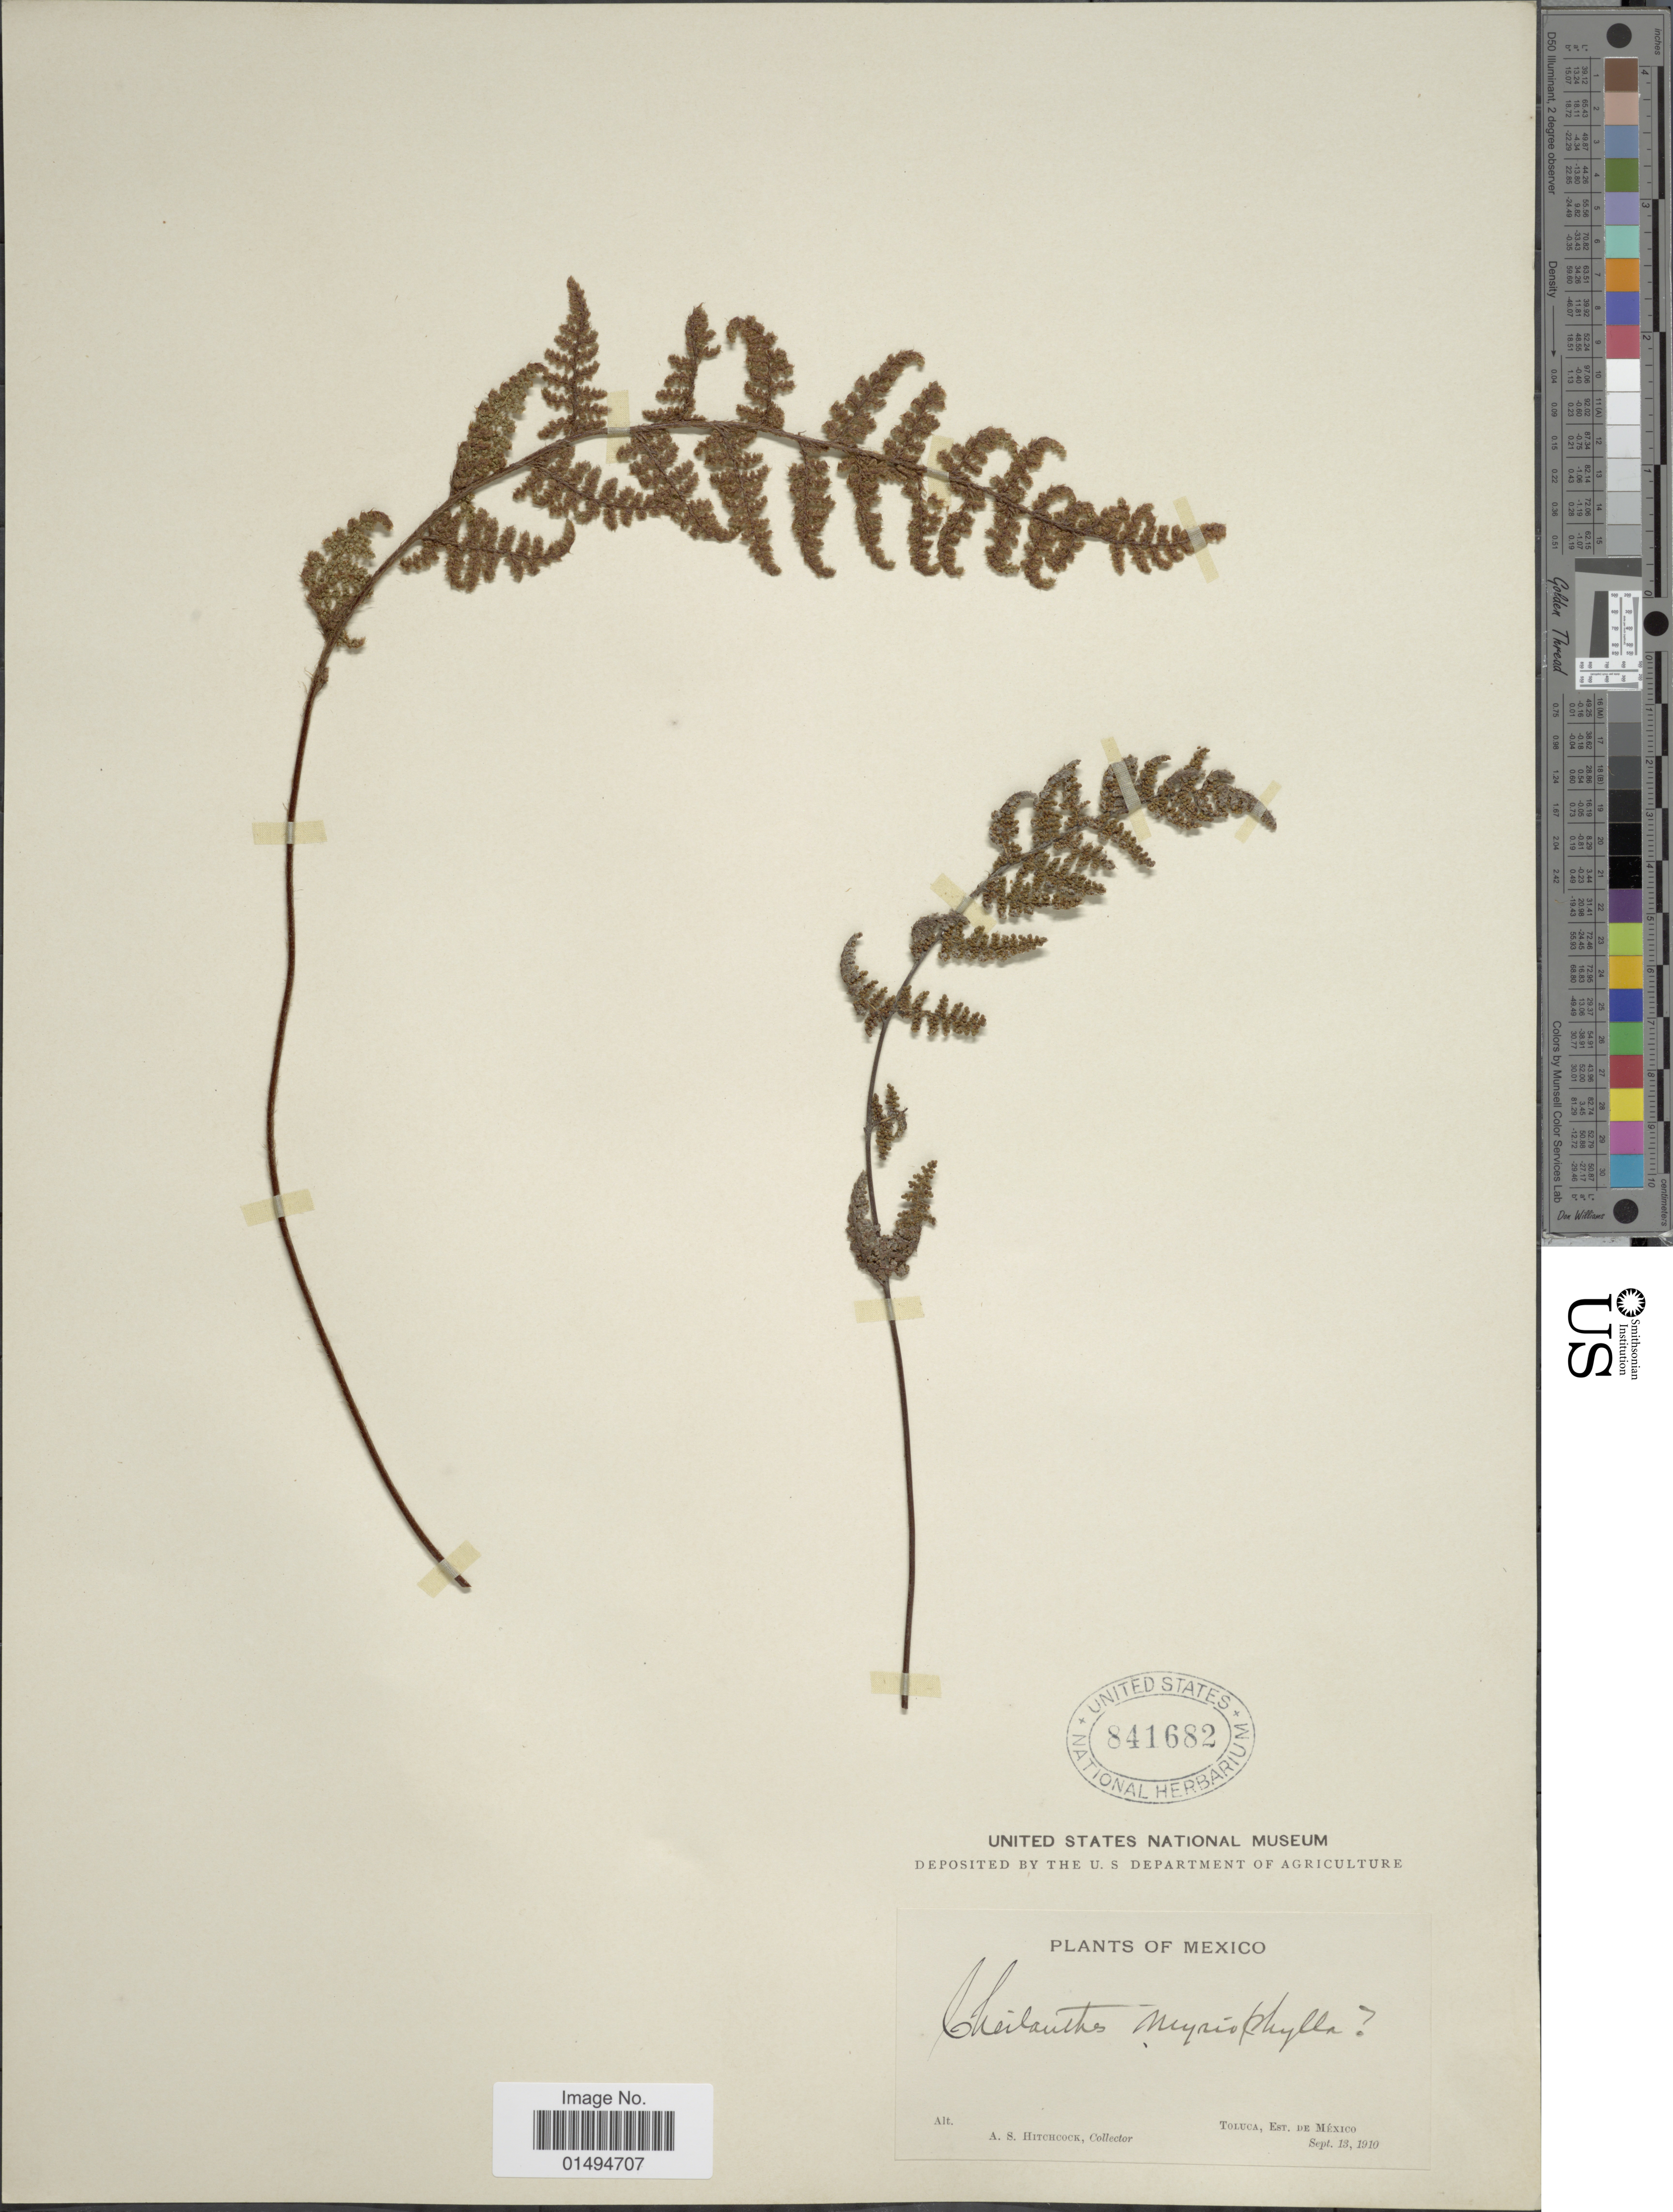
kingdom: Plantae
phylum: Tracheophyta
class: Polypodiopsida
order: Polypodiales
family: Pteridaceae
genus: Myriopteris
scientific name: Myriopteris myriophylla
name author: (Desv.) J. Sm.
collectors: A. S. Hitchcock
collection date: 1910-09-13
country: Mexico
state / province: México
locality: Toluca, Est. De Mexico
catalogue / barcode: US 841682